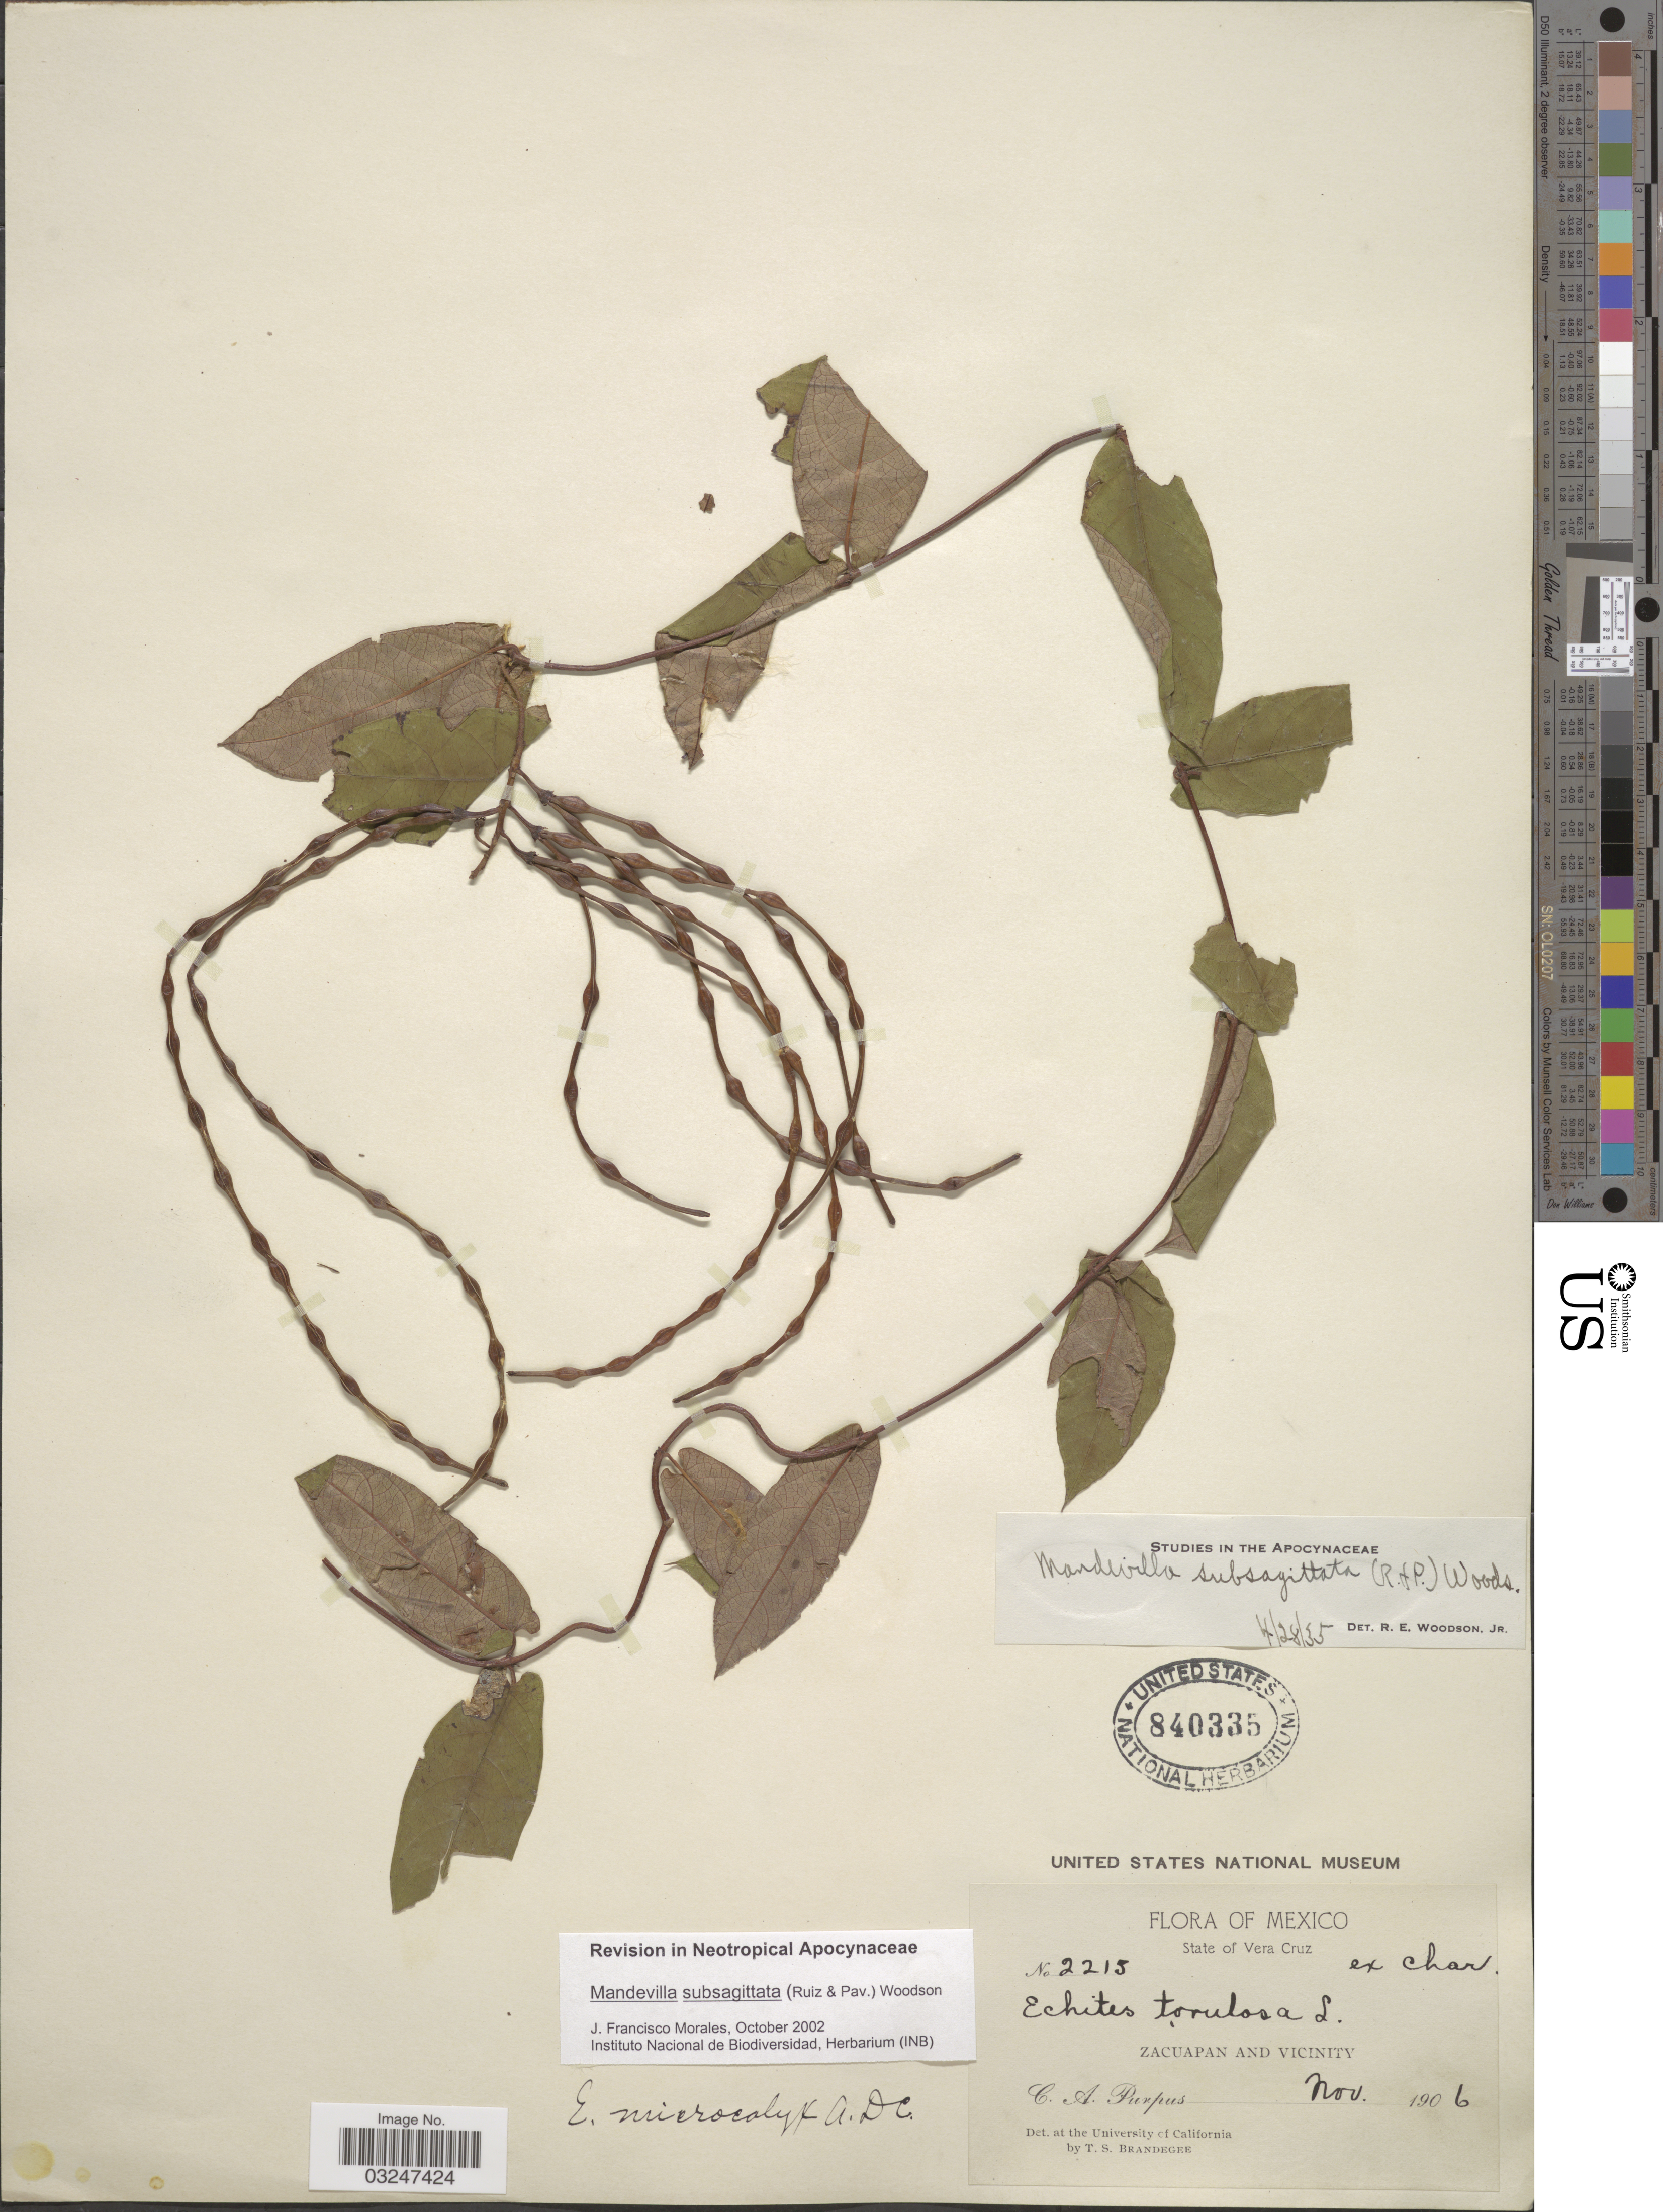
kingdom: Plantae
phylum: Tracheophyta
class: Magnoliopsida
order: Gentianales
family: Apocynaceae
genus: Mandevilla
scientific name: Mandevilla subsagittata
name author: (Ruiz & Pav.) Woodson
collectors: C. A. Purpus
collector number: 2215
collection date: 1906-11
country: Mexico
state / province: Veracruz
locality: State of Vera Cruz, Zacuapan and Vicinity.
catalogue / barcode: US 840335